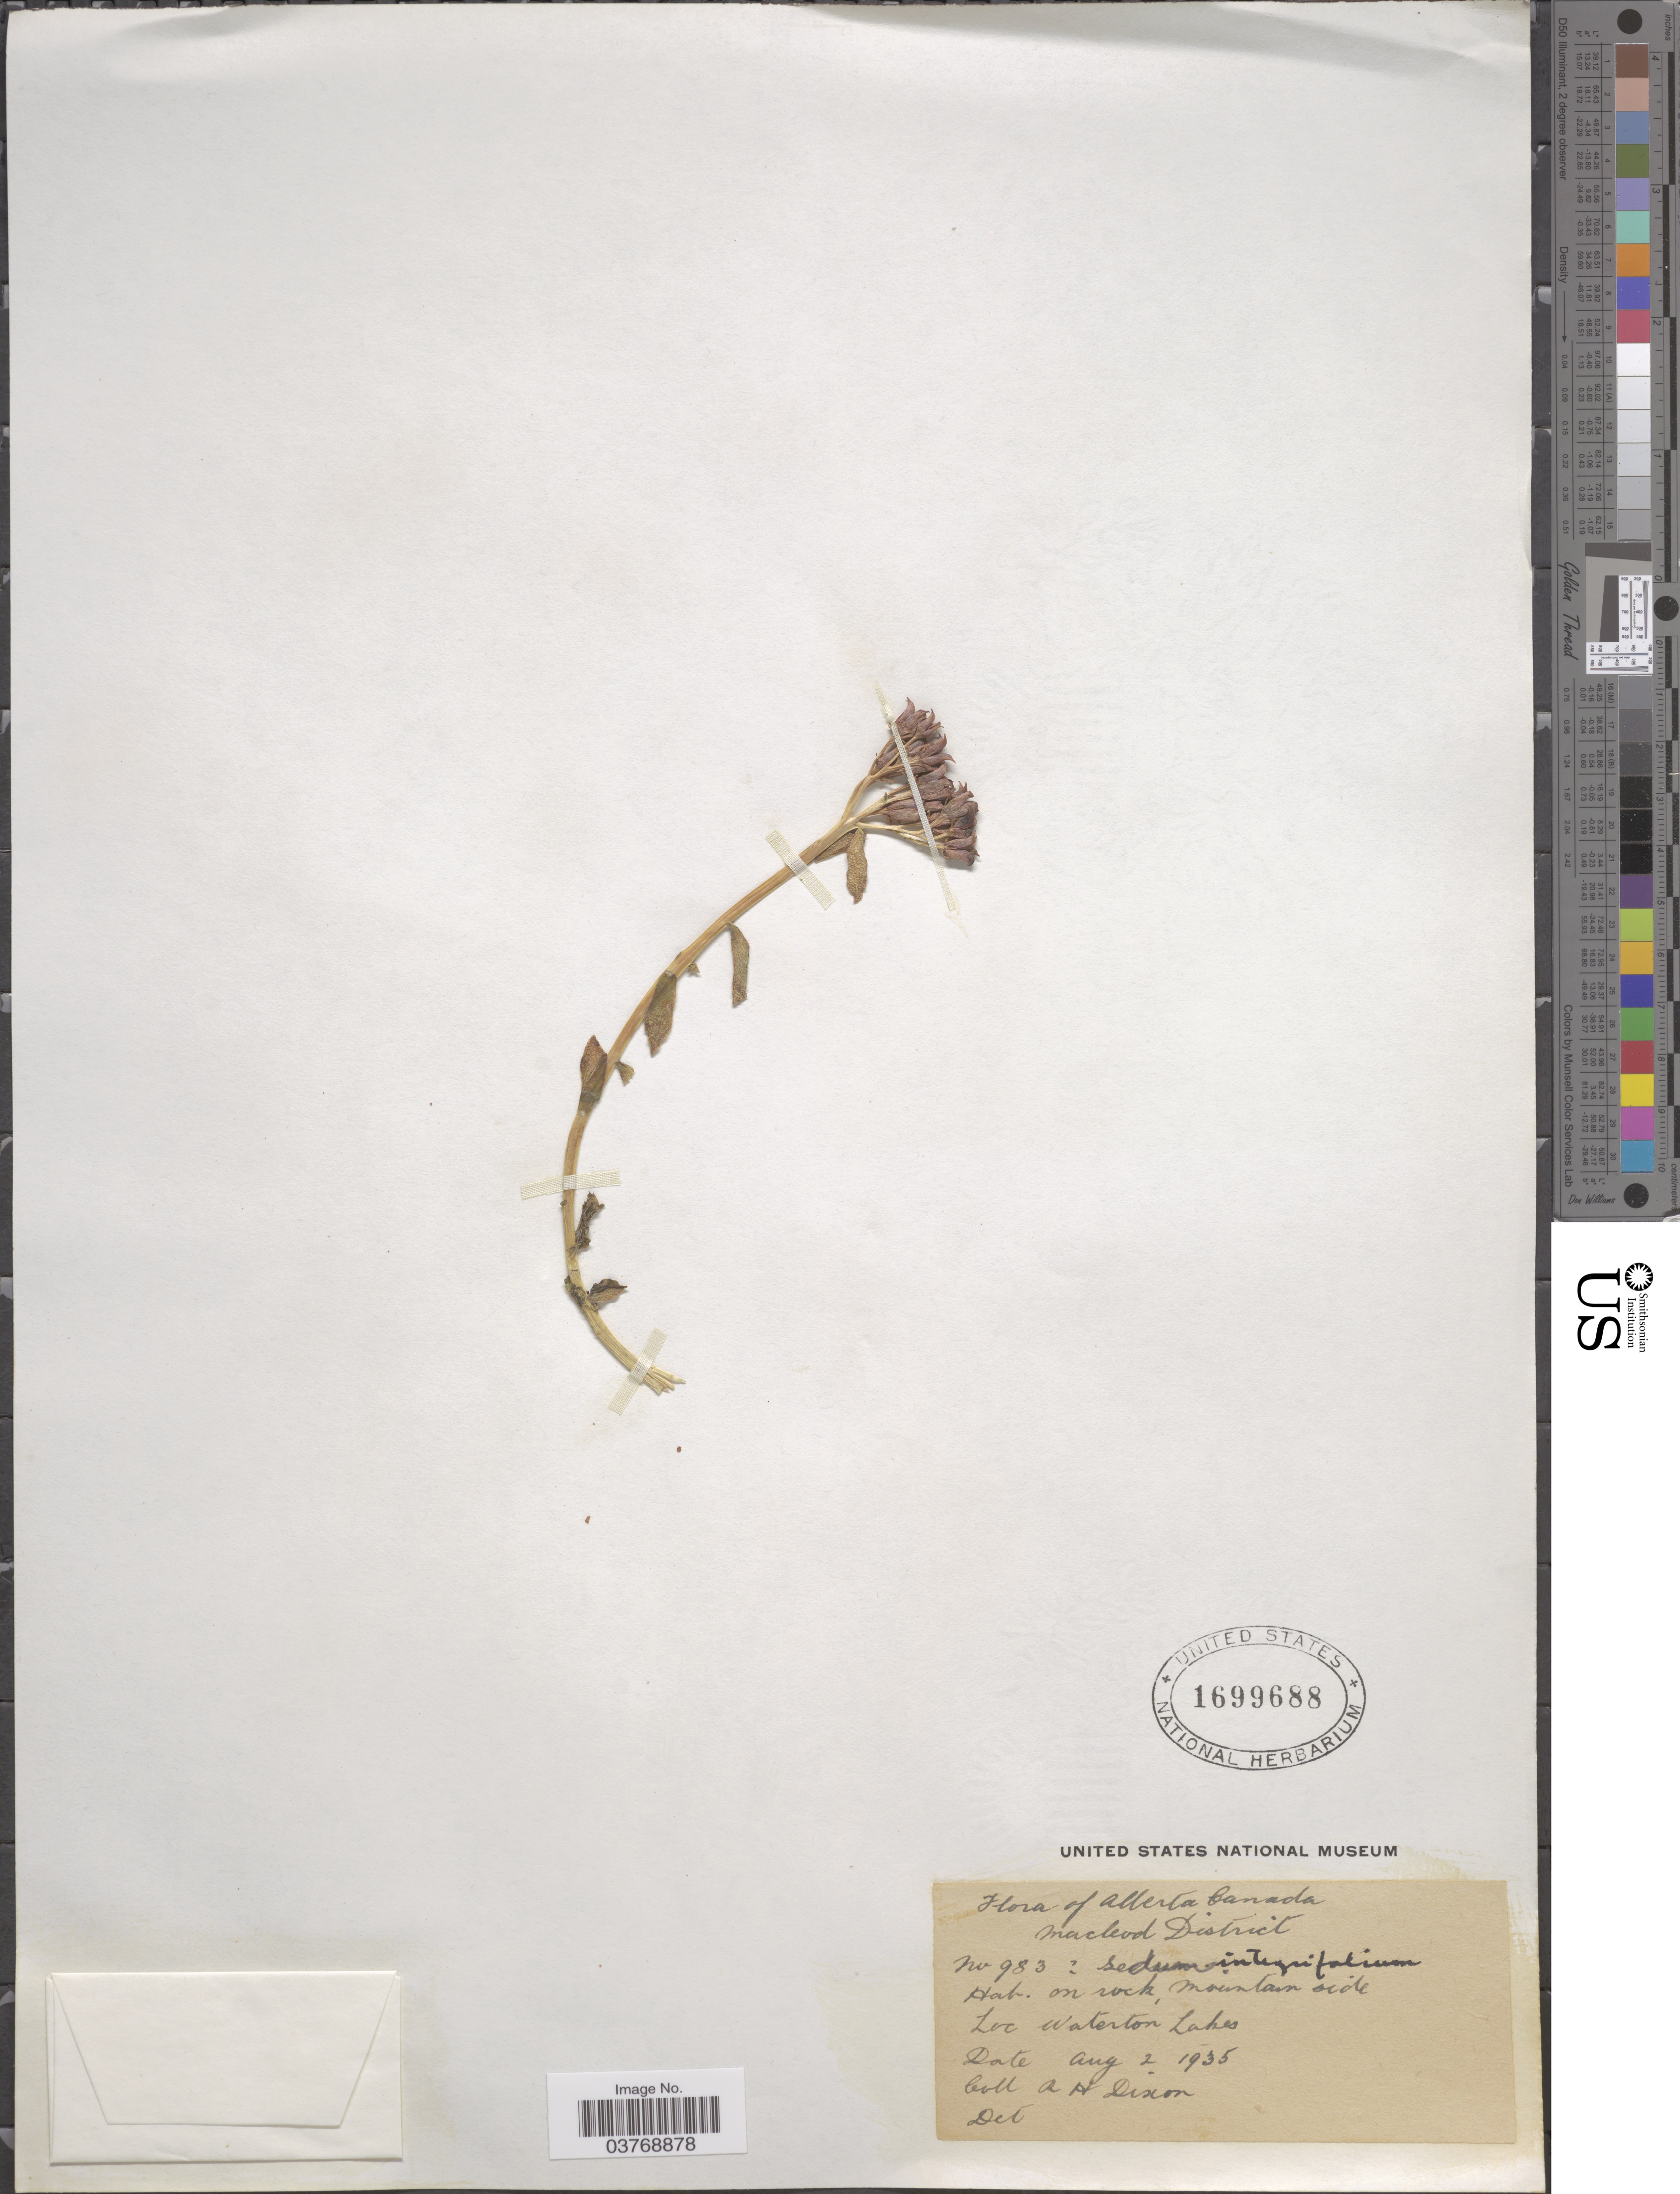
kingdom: Plantae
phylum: Tracheophyta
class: Magnoliopsida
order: Saxifragales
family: Crassulaceae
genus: Rhodiola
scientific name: Rhodiola integrifolia subsp. integrifolia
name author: Raf.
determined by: Strong, Mark T., (BOT), Smithsonian Institution - National Museum of Natural History (UNITED STATES)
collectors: R. H. Dixon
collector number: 983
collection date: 1935-08-02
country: Canada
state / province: Alberta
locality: Macleod District. Waterton Lakes.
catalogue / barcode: US 1699688